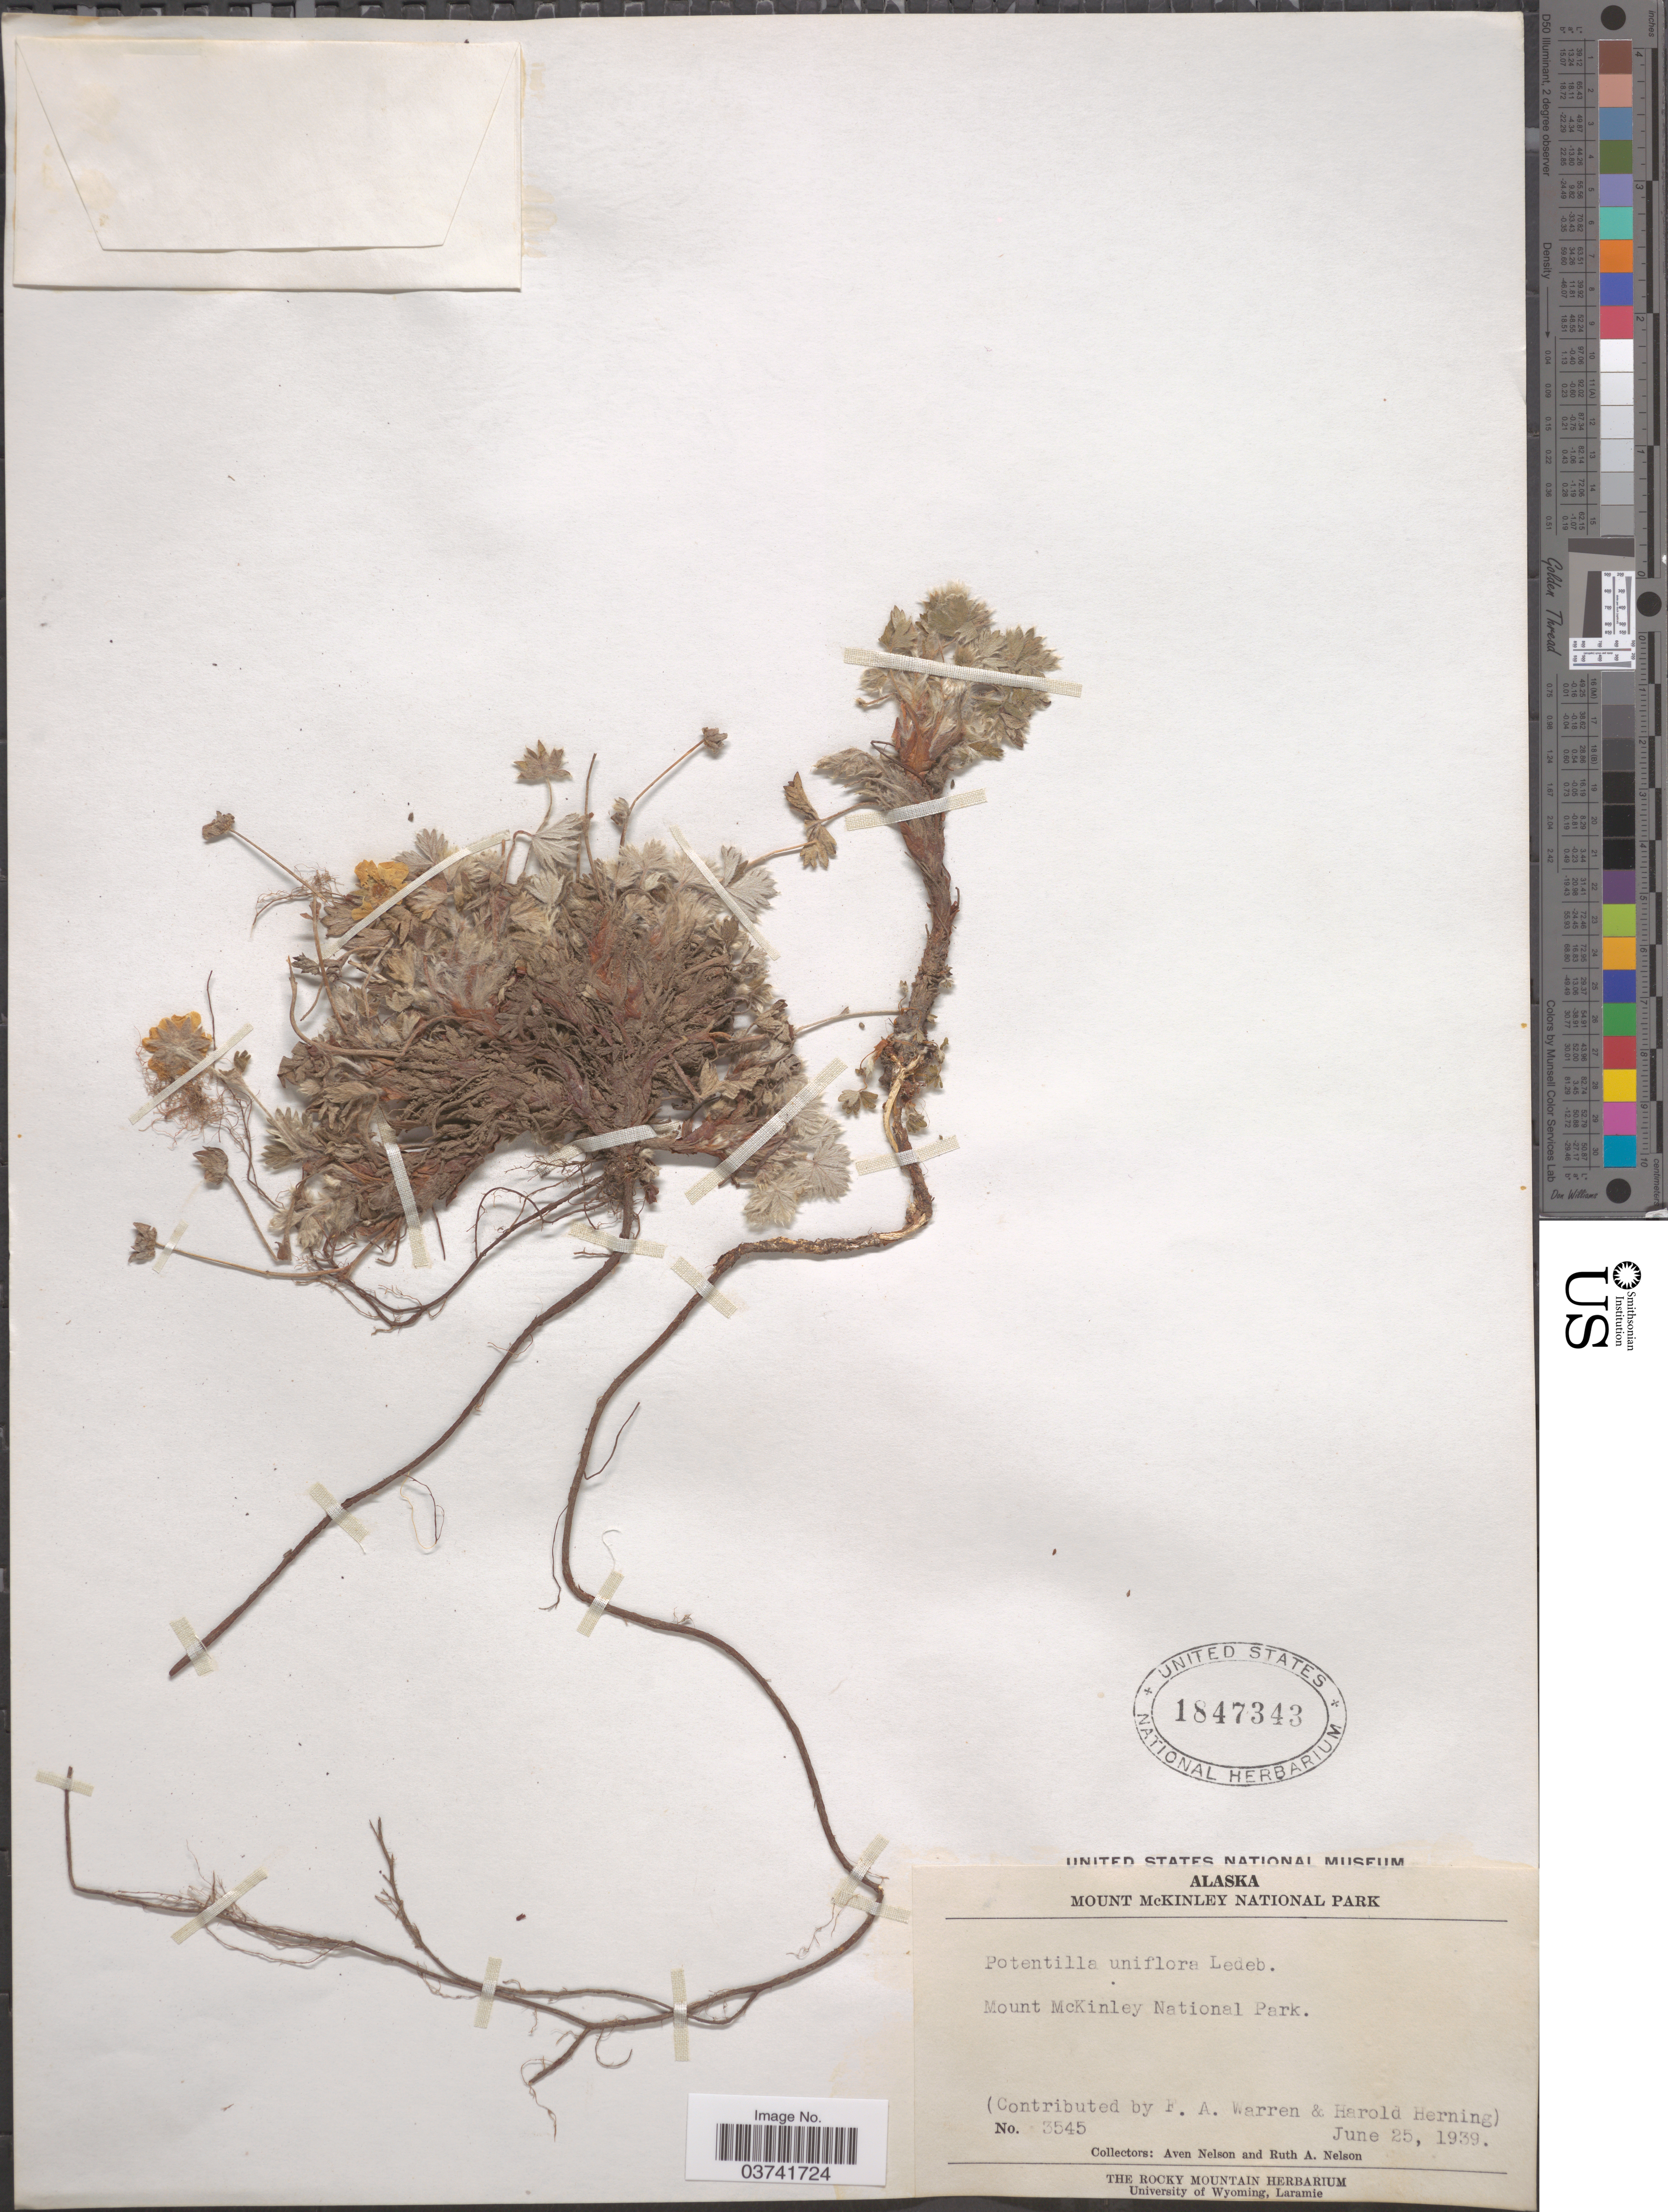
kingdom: Plantae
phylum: Tracheophyta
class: Magnoliopsida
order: Rosales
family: Rosaceae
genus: Potentilla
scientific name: Potentilla uniflora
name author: Ledeb.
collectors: A. Nelson & R. A. Nelson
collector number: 3545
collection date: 1939-06-25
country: United States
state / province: Alaska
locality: Mount McKinley National Park. Mount McKinley National Park.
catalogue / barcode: US 1847343